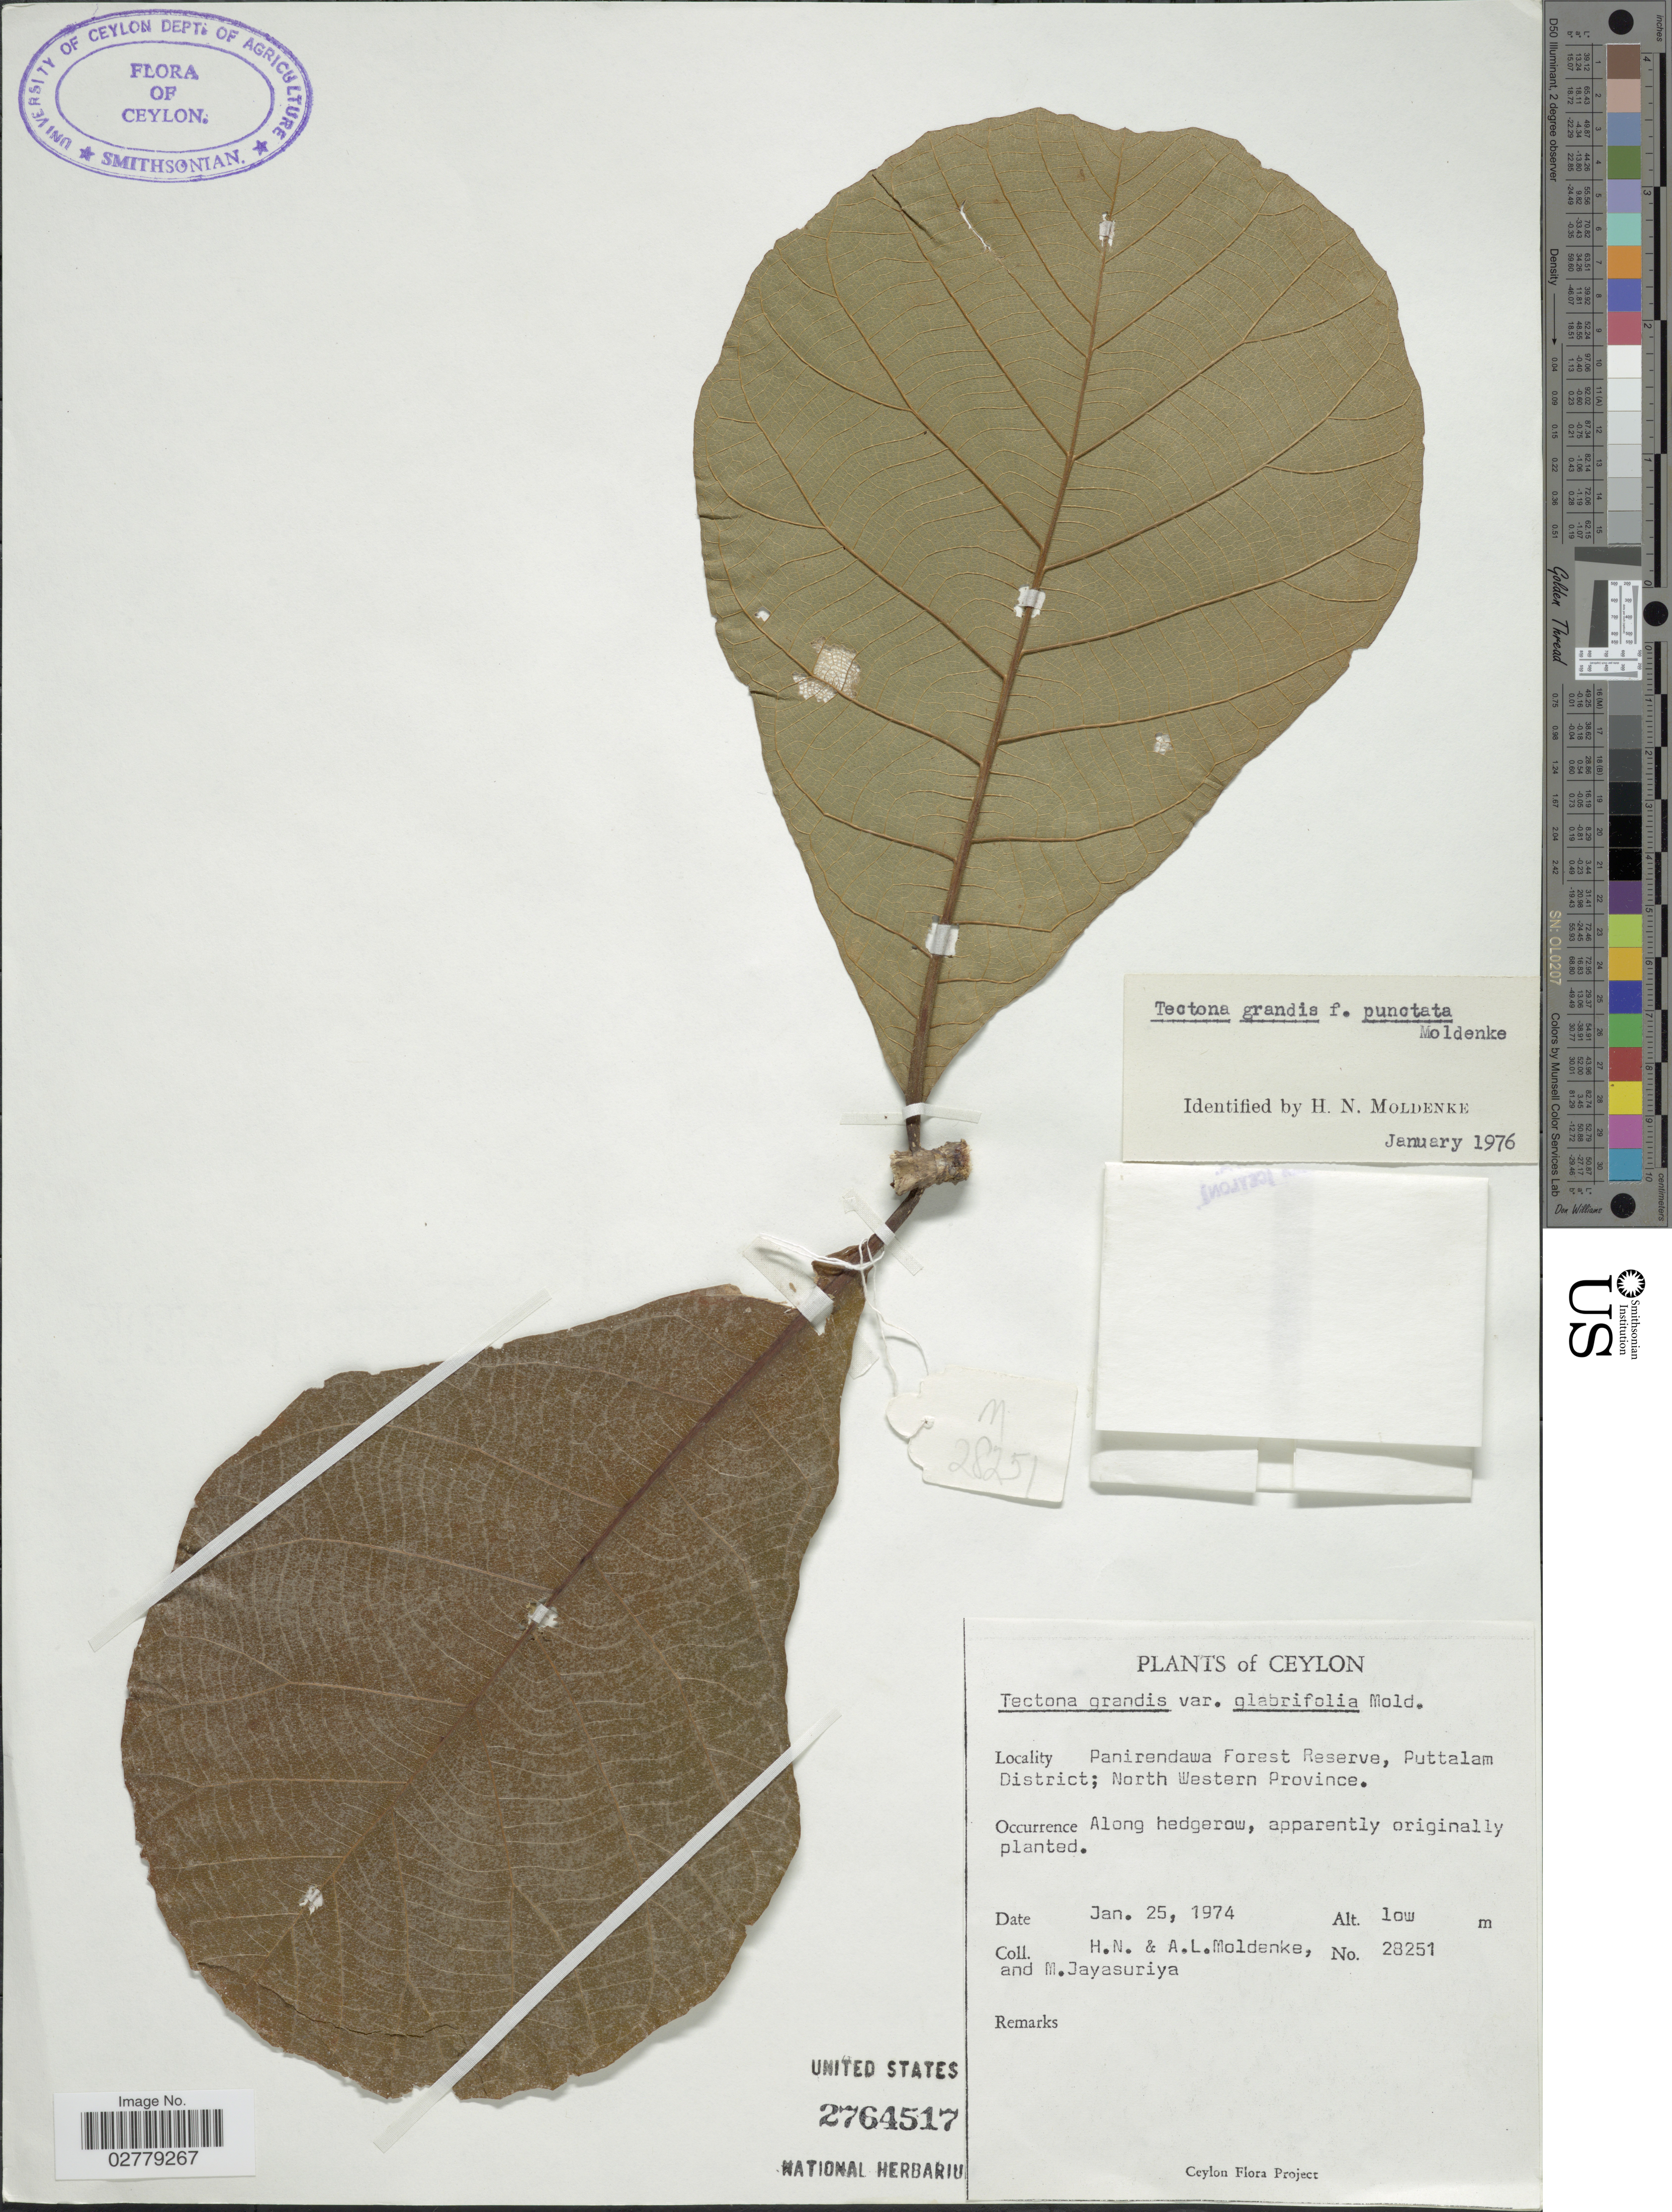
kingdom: Plantae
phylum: Tracheophyta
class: Magnoliopsida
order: Lamiales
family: Lamiaceae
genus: Tectona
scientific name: Tectona grandis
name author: L. f.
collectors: H. N. Moldenke, A. L. Moldenke & M. Jayasuriya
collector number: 28251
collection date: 1974-01-25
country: Sri Lanka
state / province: North Western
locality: Ceylon. Panirendawa Forest Reserve, Puttalam District; North Western Province.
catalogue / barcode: US 2764517